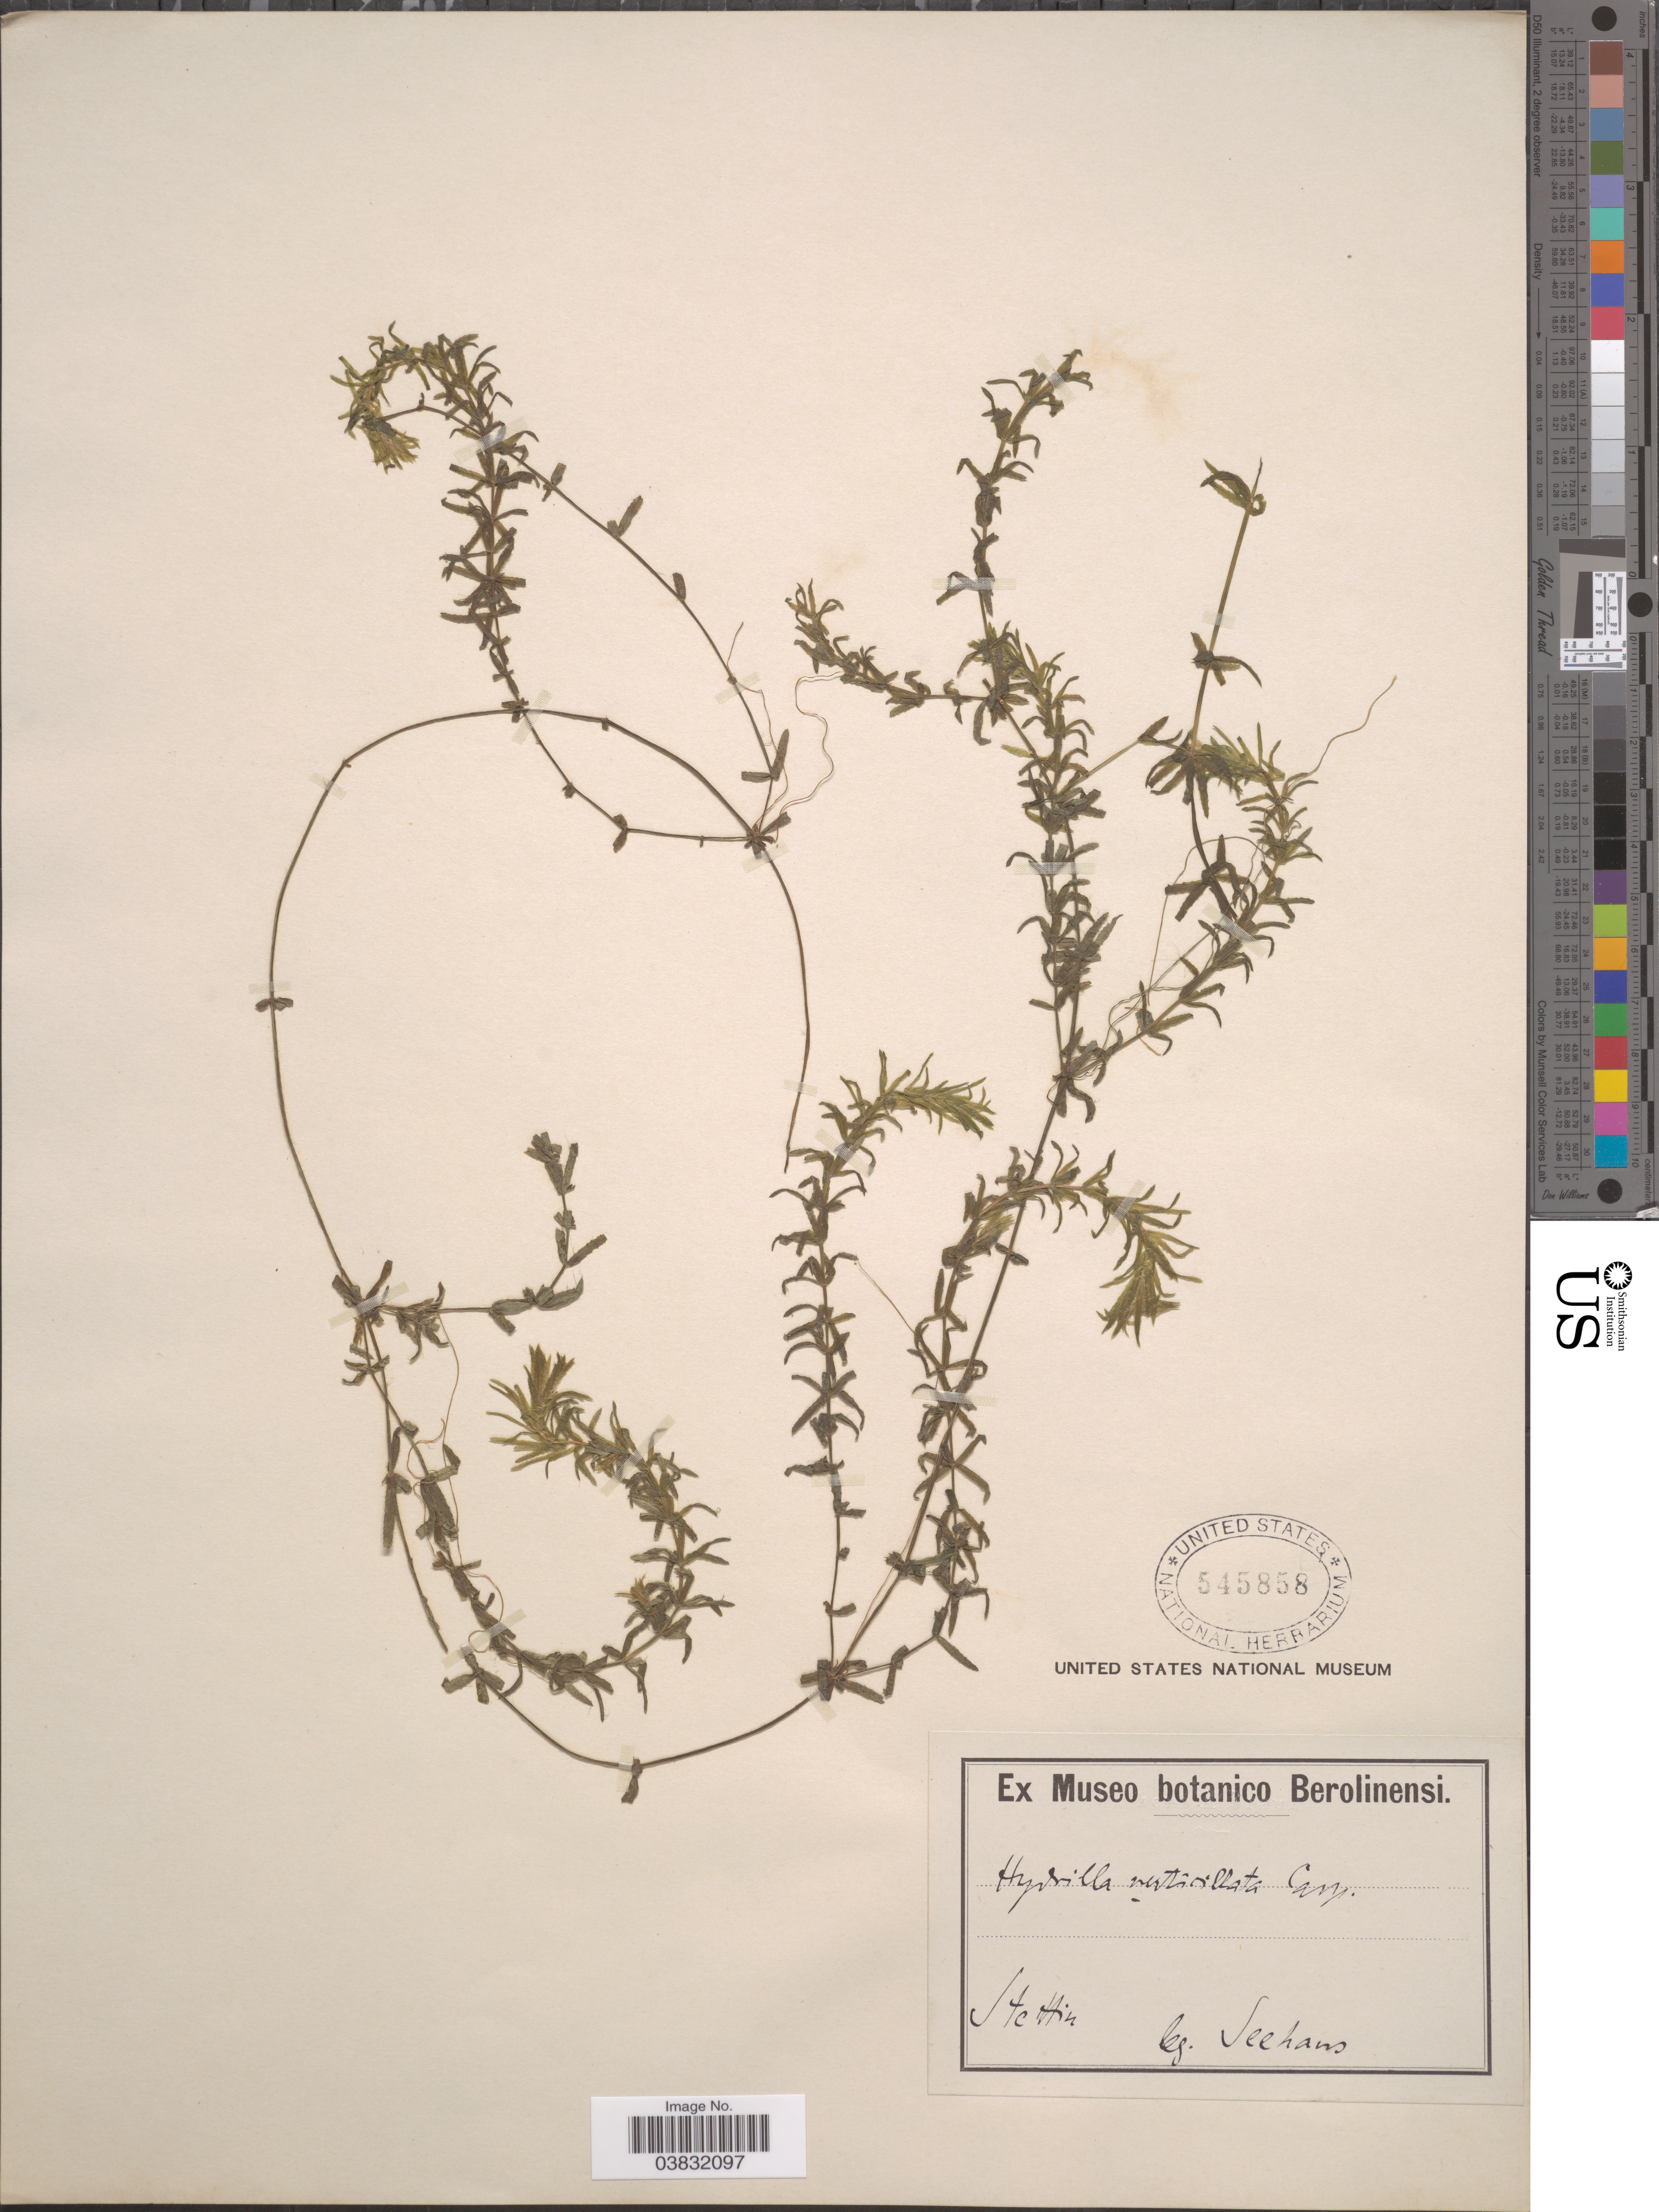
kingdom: Plantae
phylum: Tracheophyta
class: Liliopsida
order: Alismatales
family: Hydrocharitaceae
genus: Hydrilla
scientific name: Hydrilla verticillata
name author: (L. f.) Royle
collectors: Seehaus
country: Poland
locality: Stettin.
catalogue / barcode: US 545858